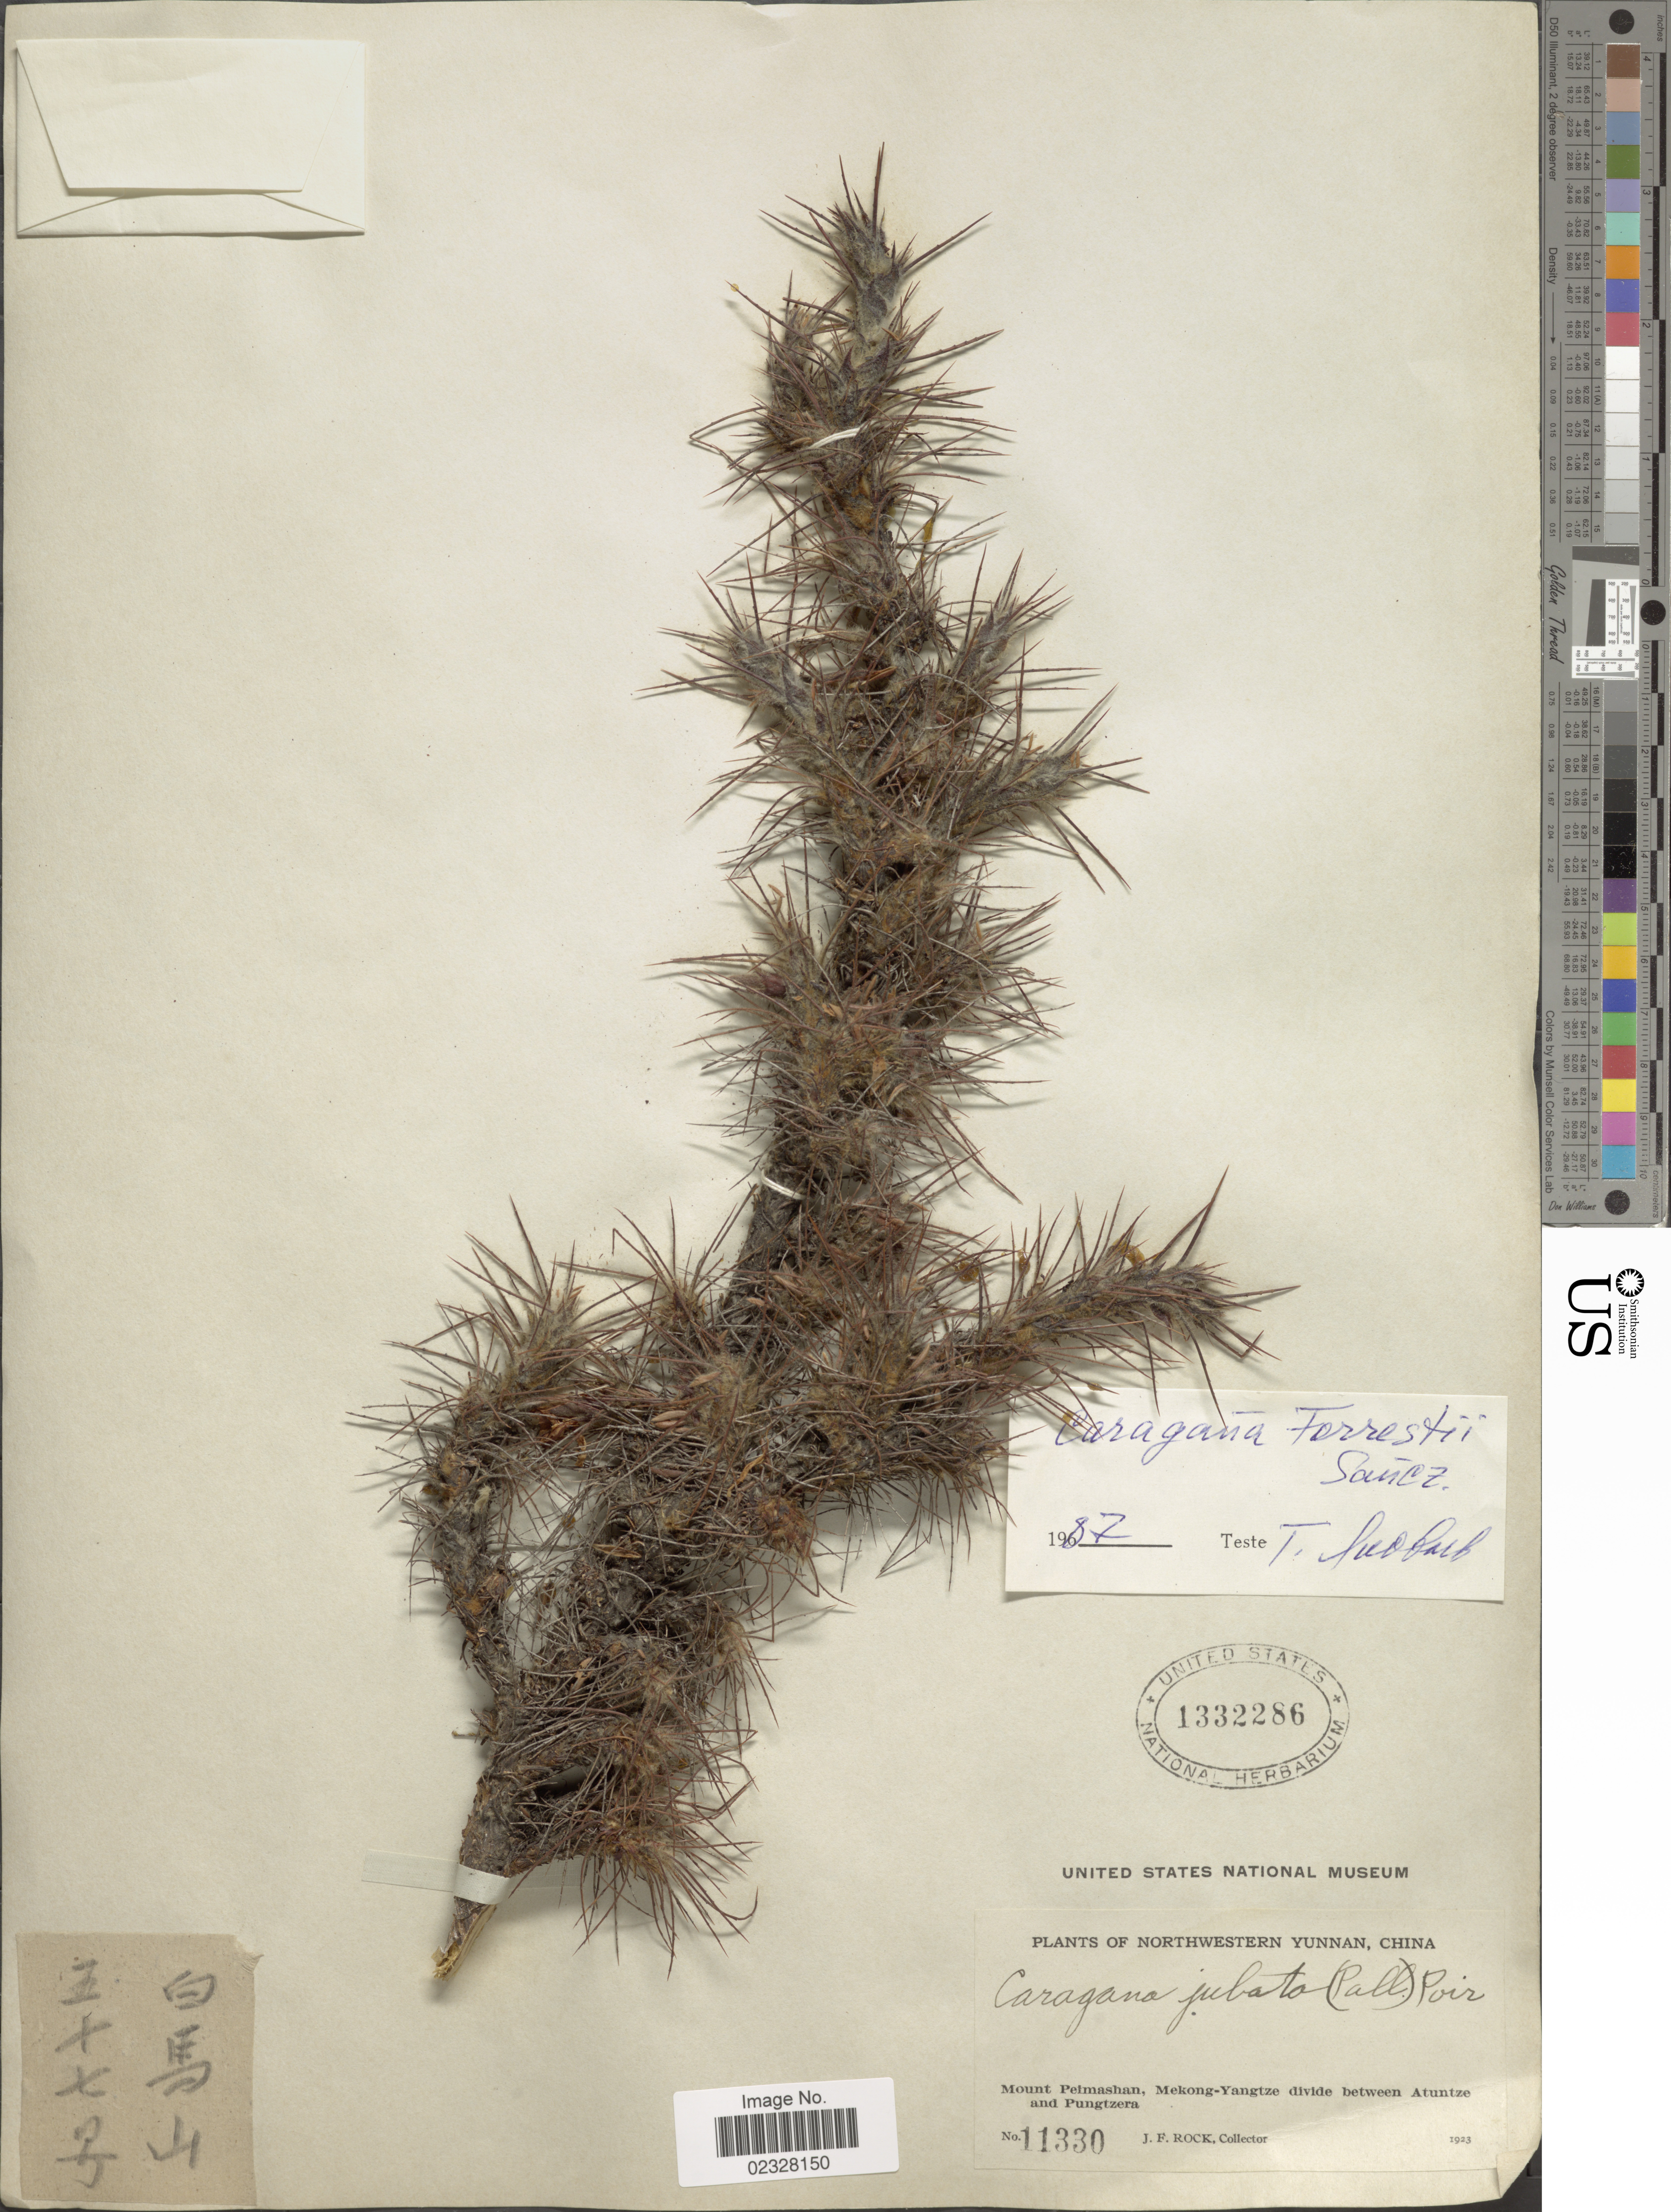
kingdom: Plantae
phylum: Tracheophyta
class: Magnoliopsida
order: Fabales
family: Fabaceae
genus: Caragana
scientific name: Caragana forrestii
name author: Sanchir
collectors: J. Rock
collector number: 11330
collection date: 1923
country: China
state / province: Yunnan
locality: Northwestern Yunnan. Mount Peimashan, Mekong-Yangtze divide between Atuntze and Pungtzera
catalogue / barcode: US 1332286